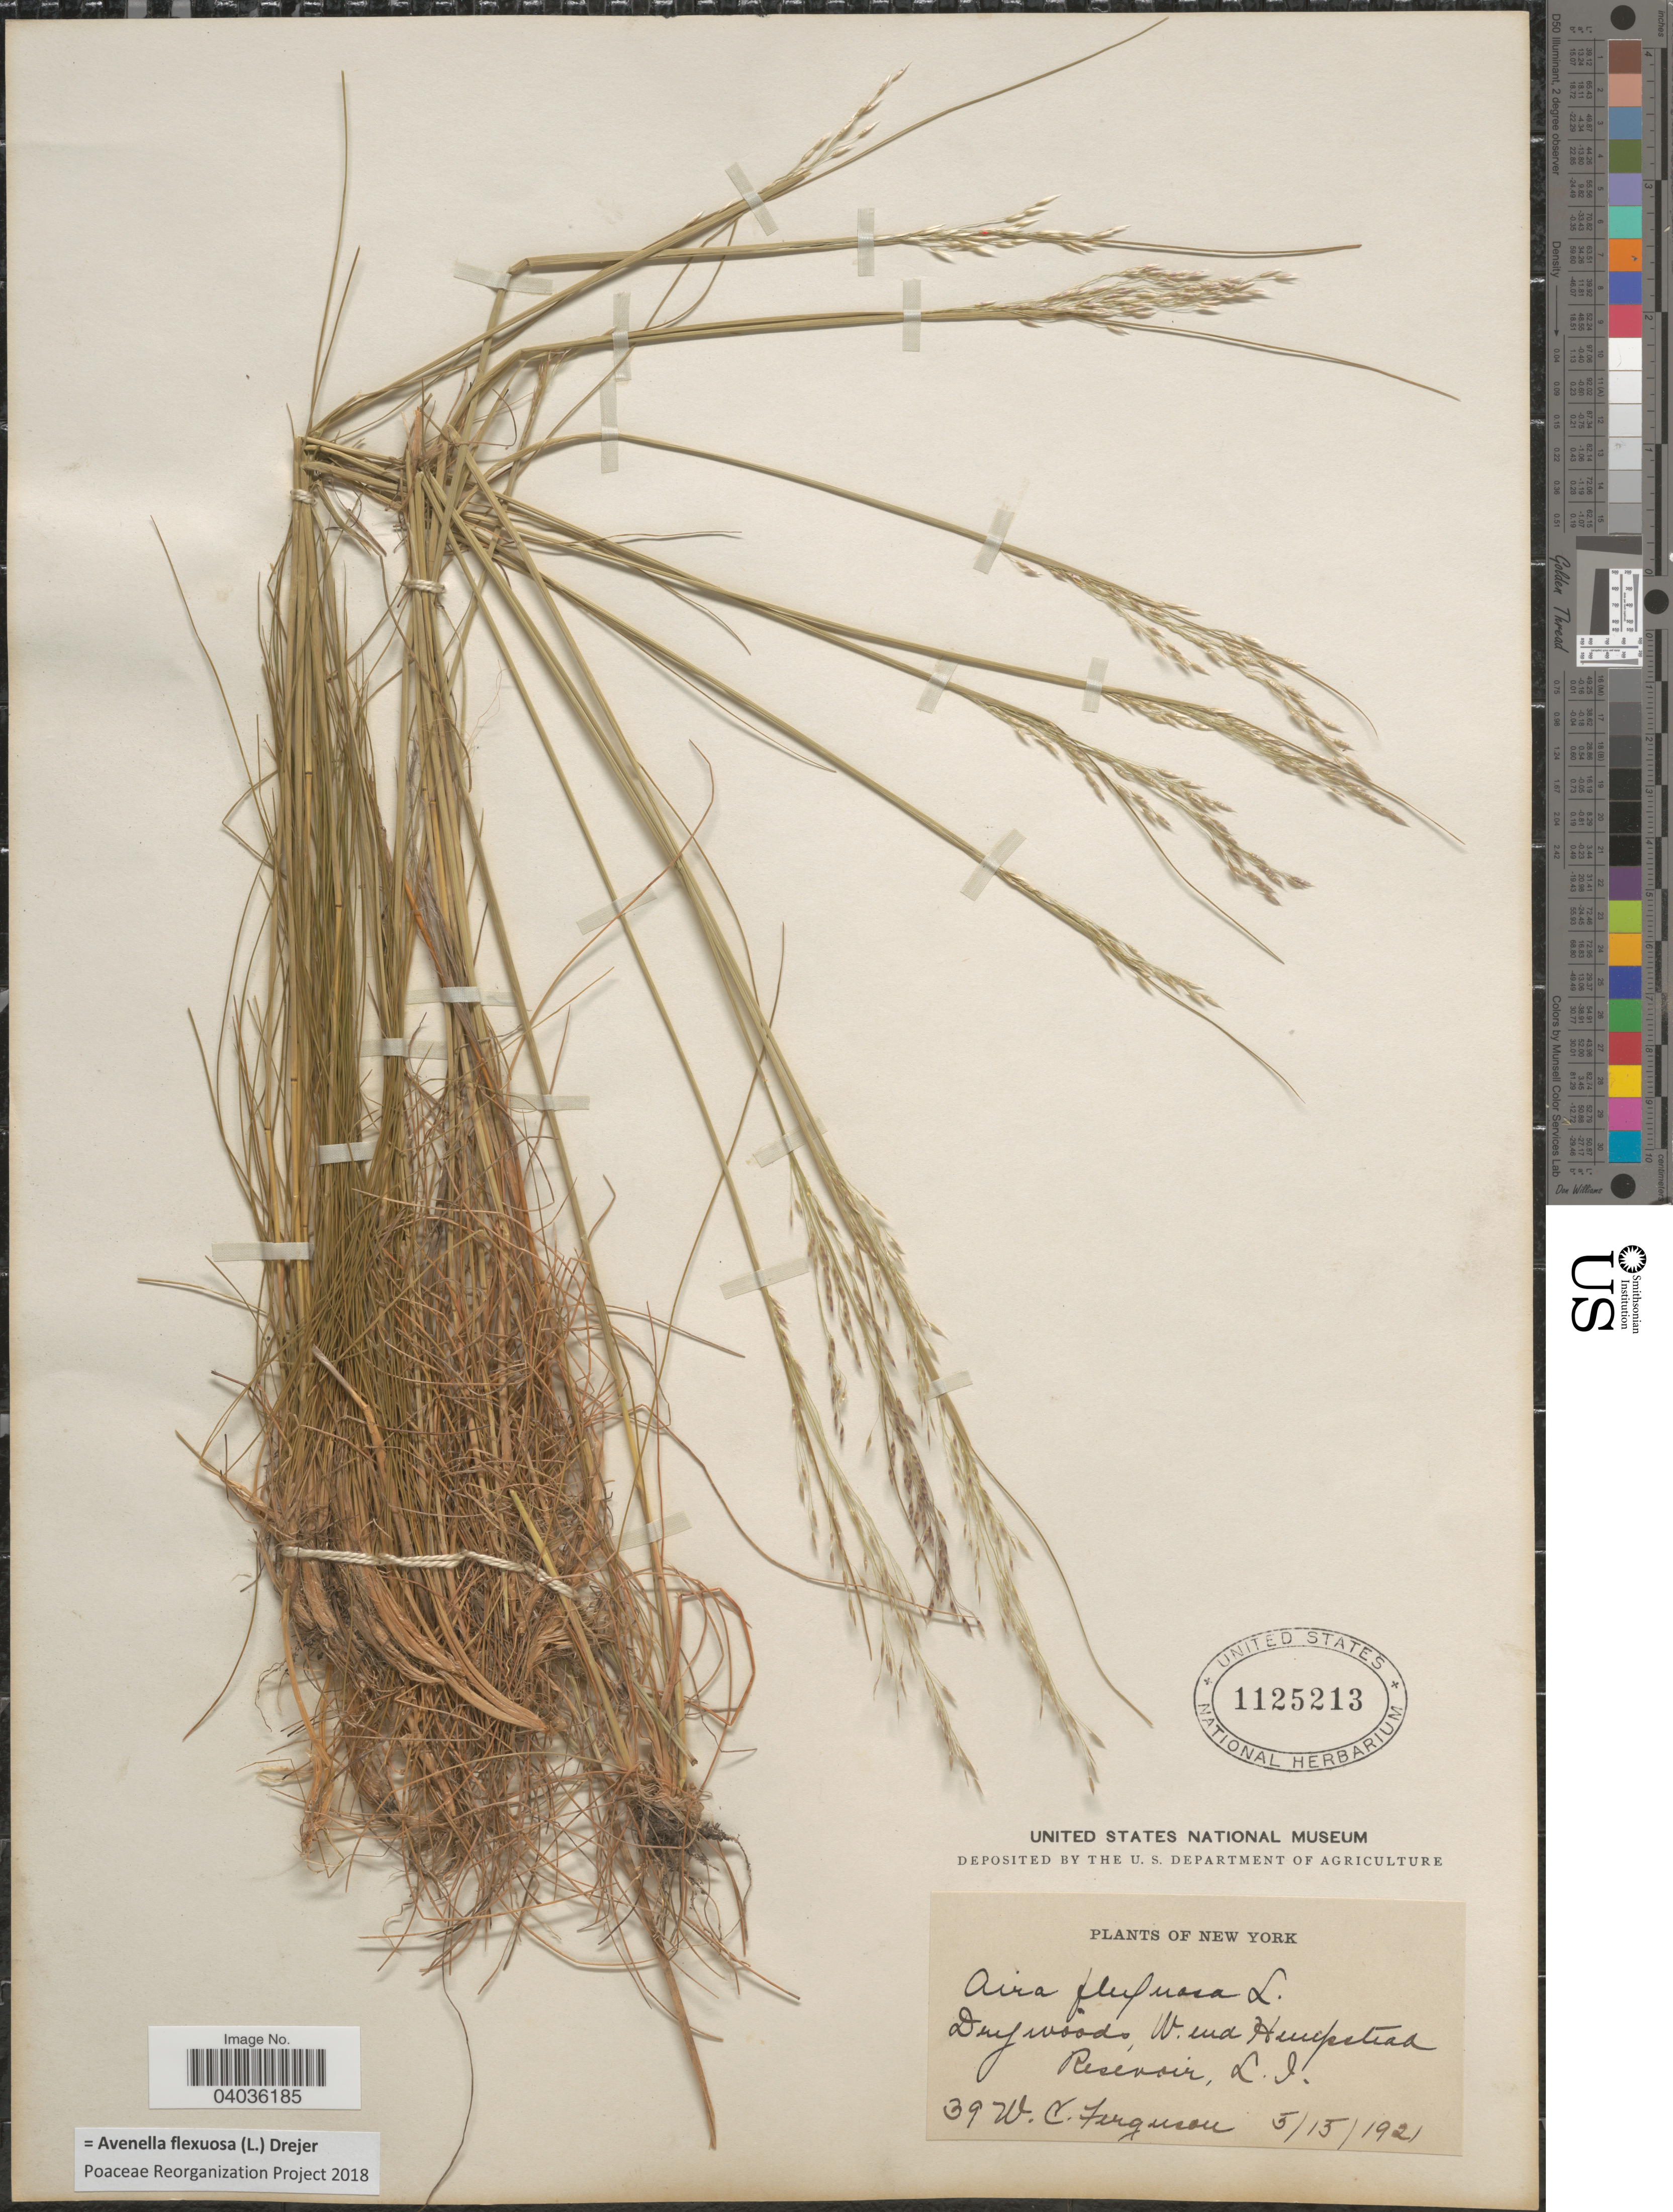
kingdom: Plantae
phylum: Tracheophyta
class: Liliopsida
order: Poales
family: Poaceae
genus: Avenella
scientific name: Avenella flexuosa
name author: (L.) Drejer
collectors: W. Ferguson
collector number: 39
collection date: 1921-05-15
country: United States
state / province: New York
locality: W. end Hempstead Reservoir, L. I.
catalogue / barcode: US 1125213